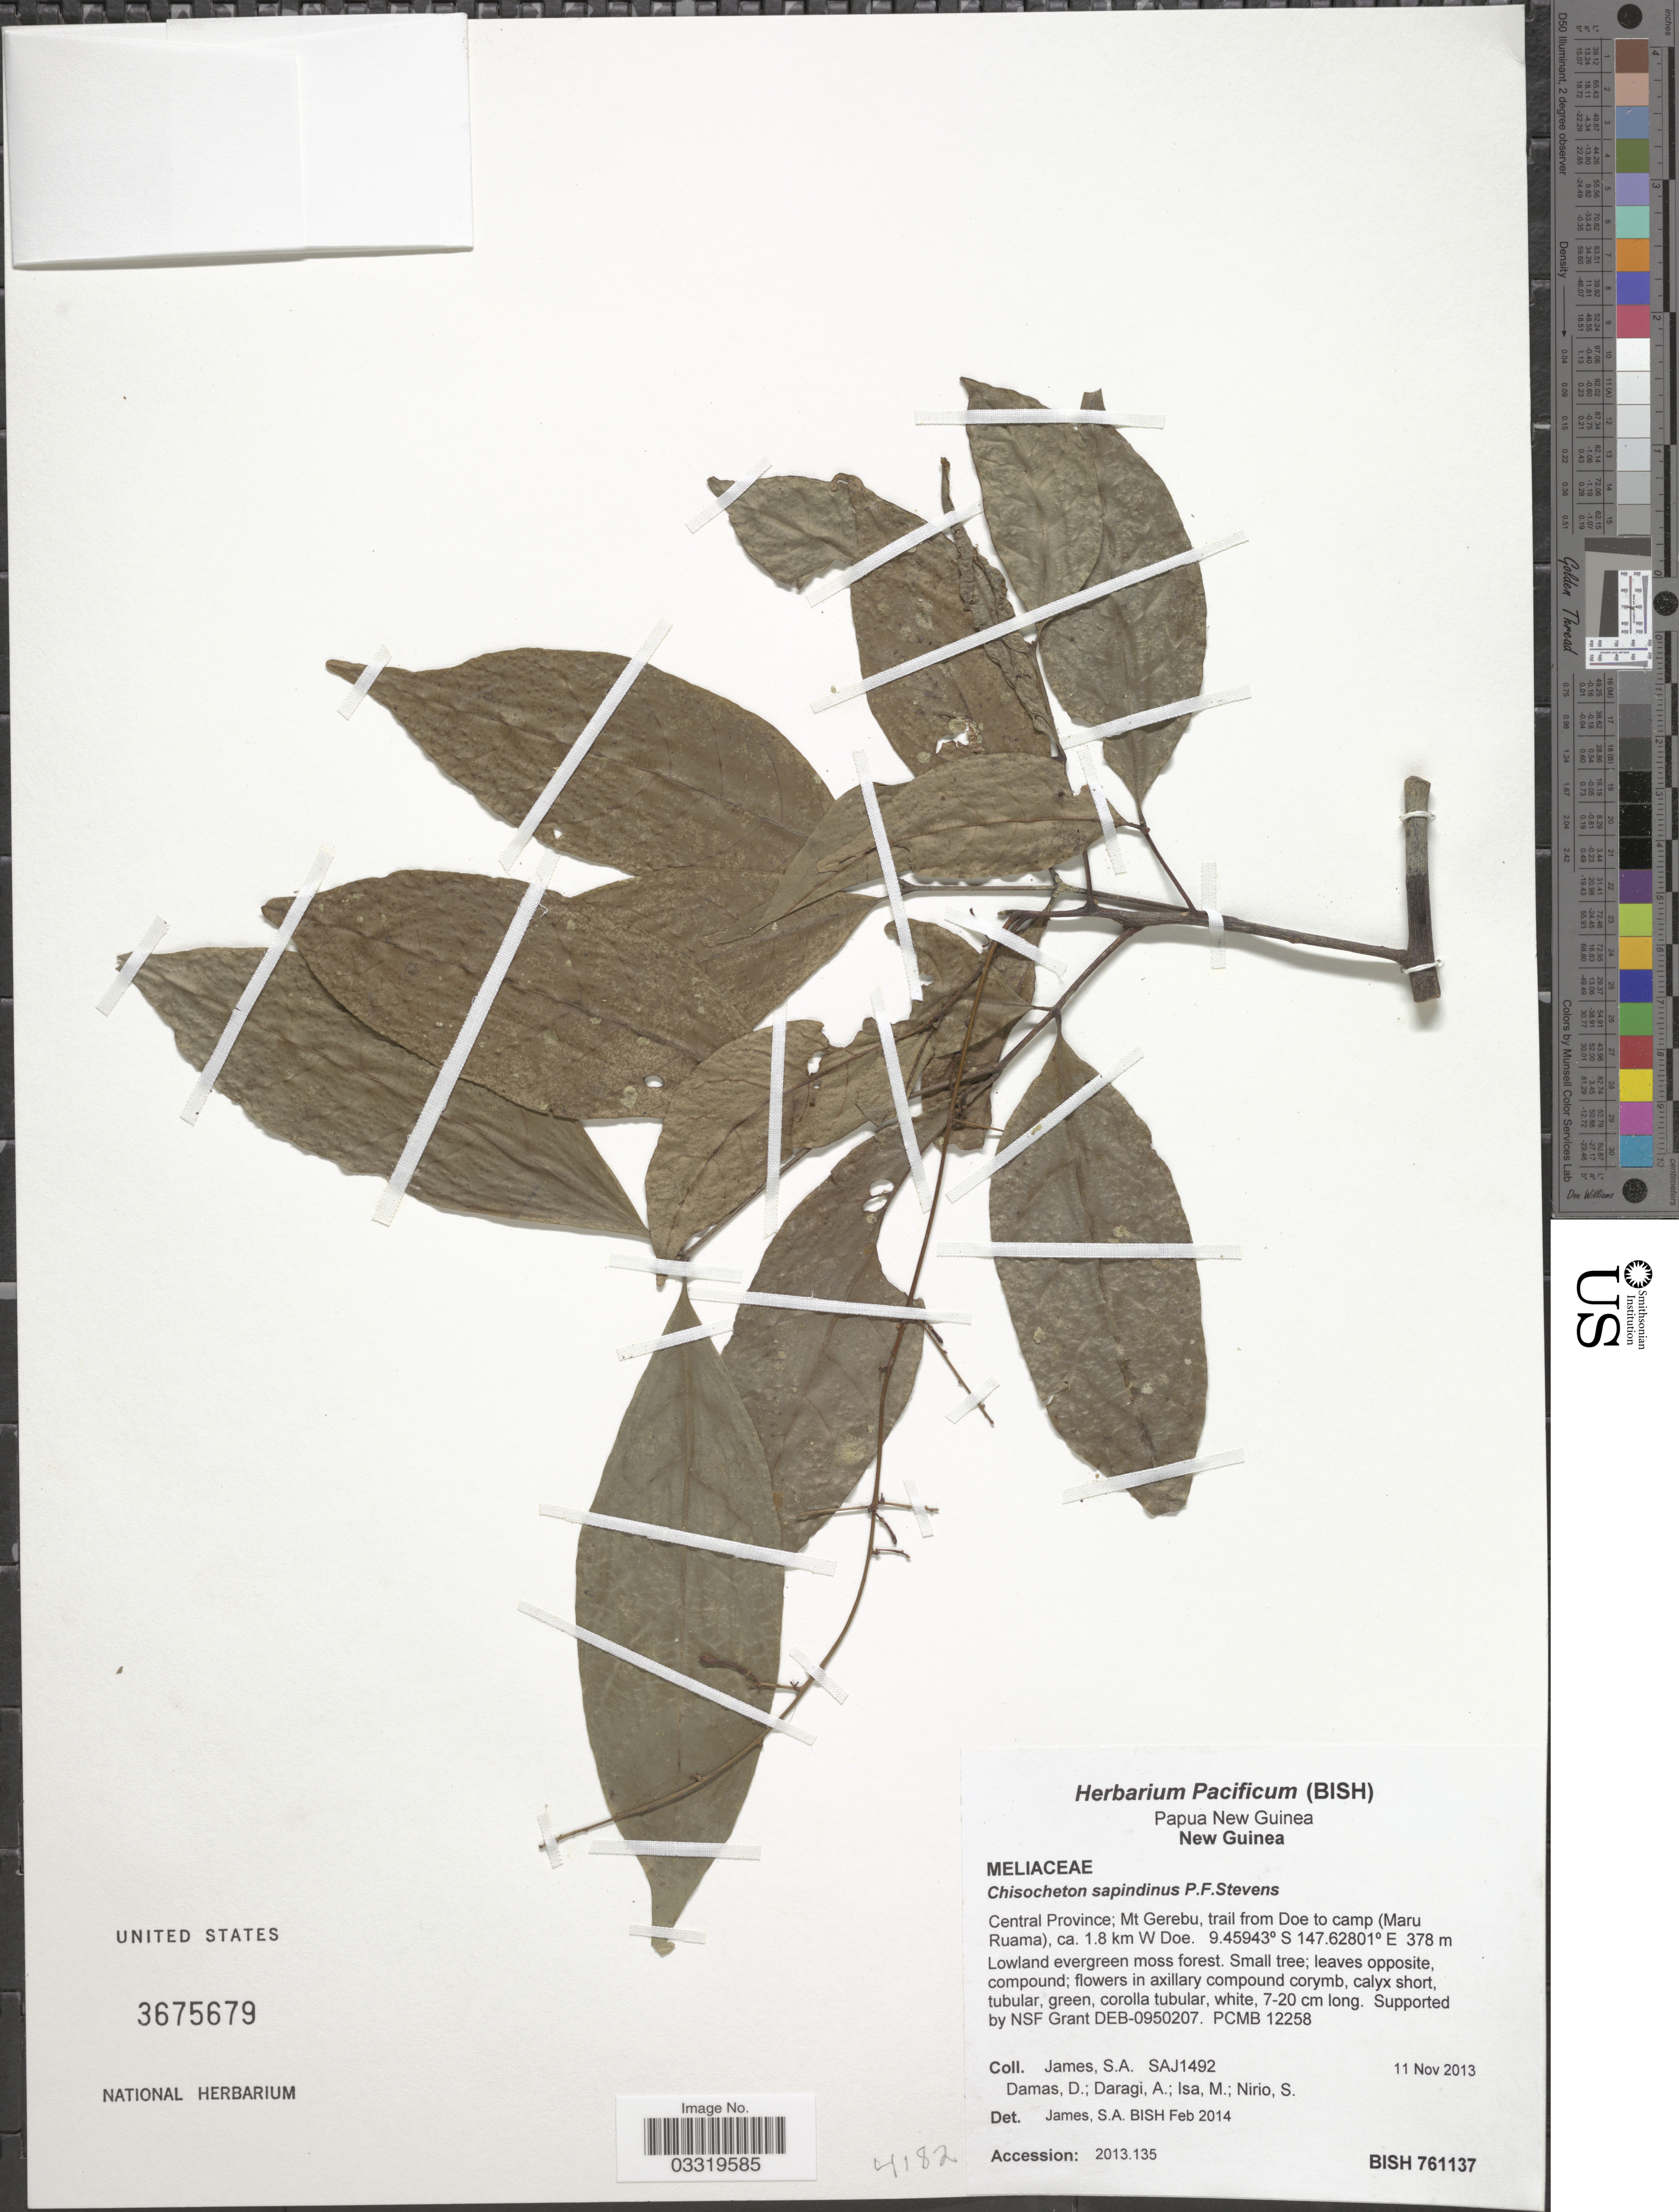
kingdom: Plantae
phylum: Tracheophyta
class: Magnoliopsida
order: Sapindales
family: Meliaceae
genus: Chisocheton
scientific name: Chisocheton sapindinus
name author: P.F. Stevens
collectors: S. James, D. Damas, A. Daragi, M. Isa & S. Nirio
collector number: SAJ1492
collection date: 2013-11-11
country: Papua New Guinea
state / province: Central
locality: New Guinea. Mt Gerebu, trail from Doe to camp (Maru Ruama), ca. 1.8 km W Doe.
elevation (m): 378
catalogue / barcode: US 3675679